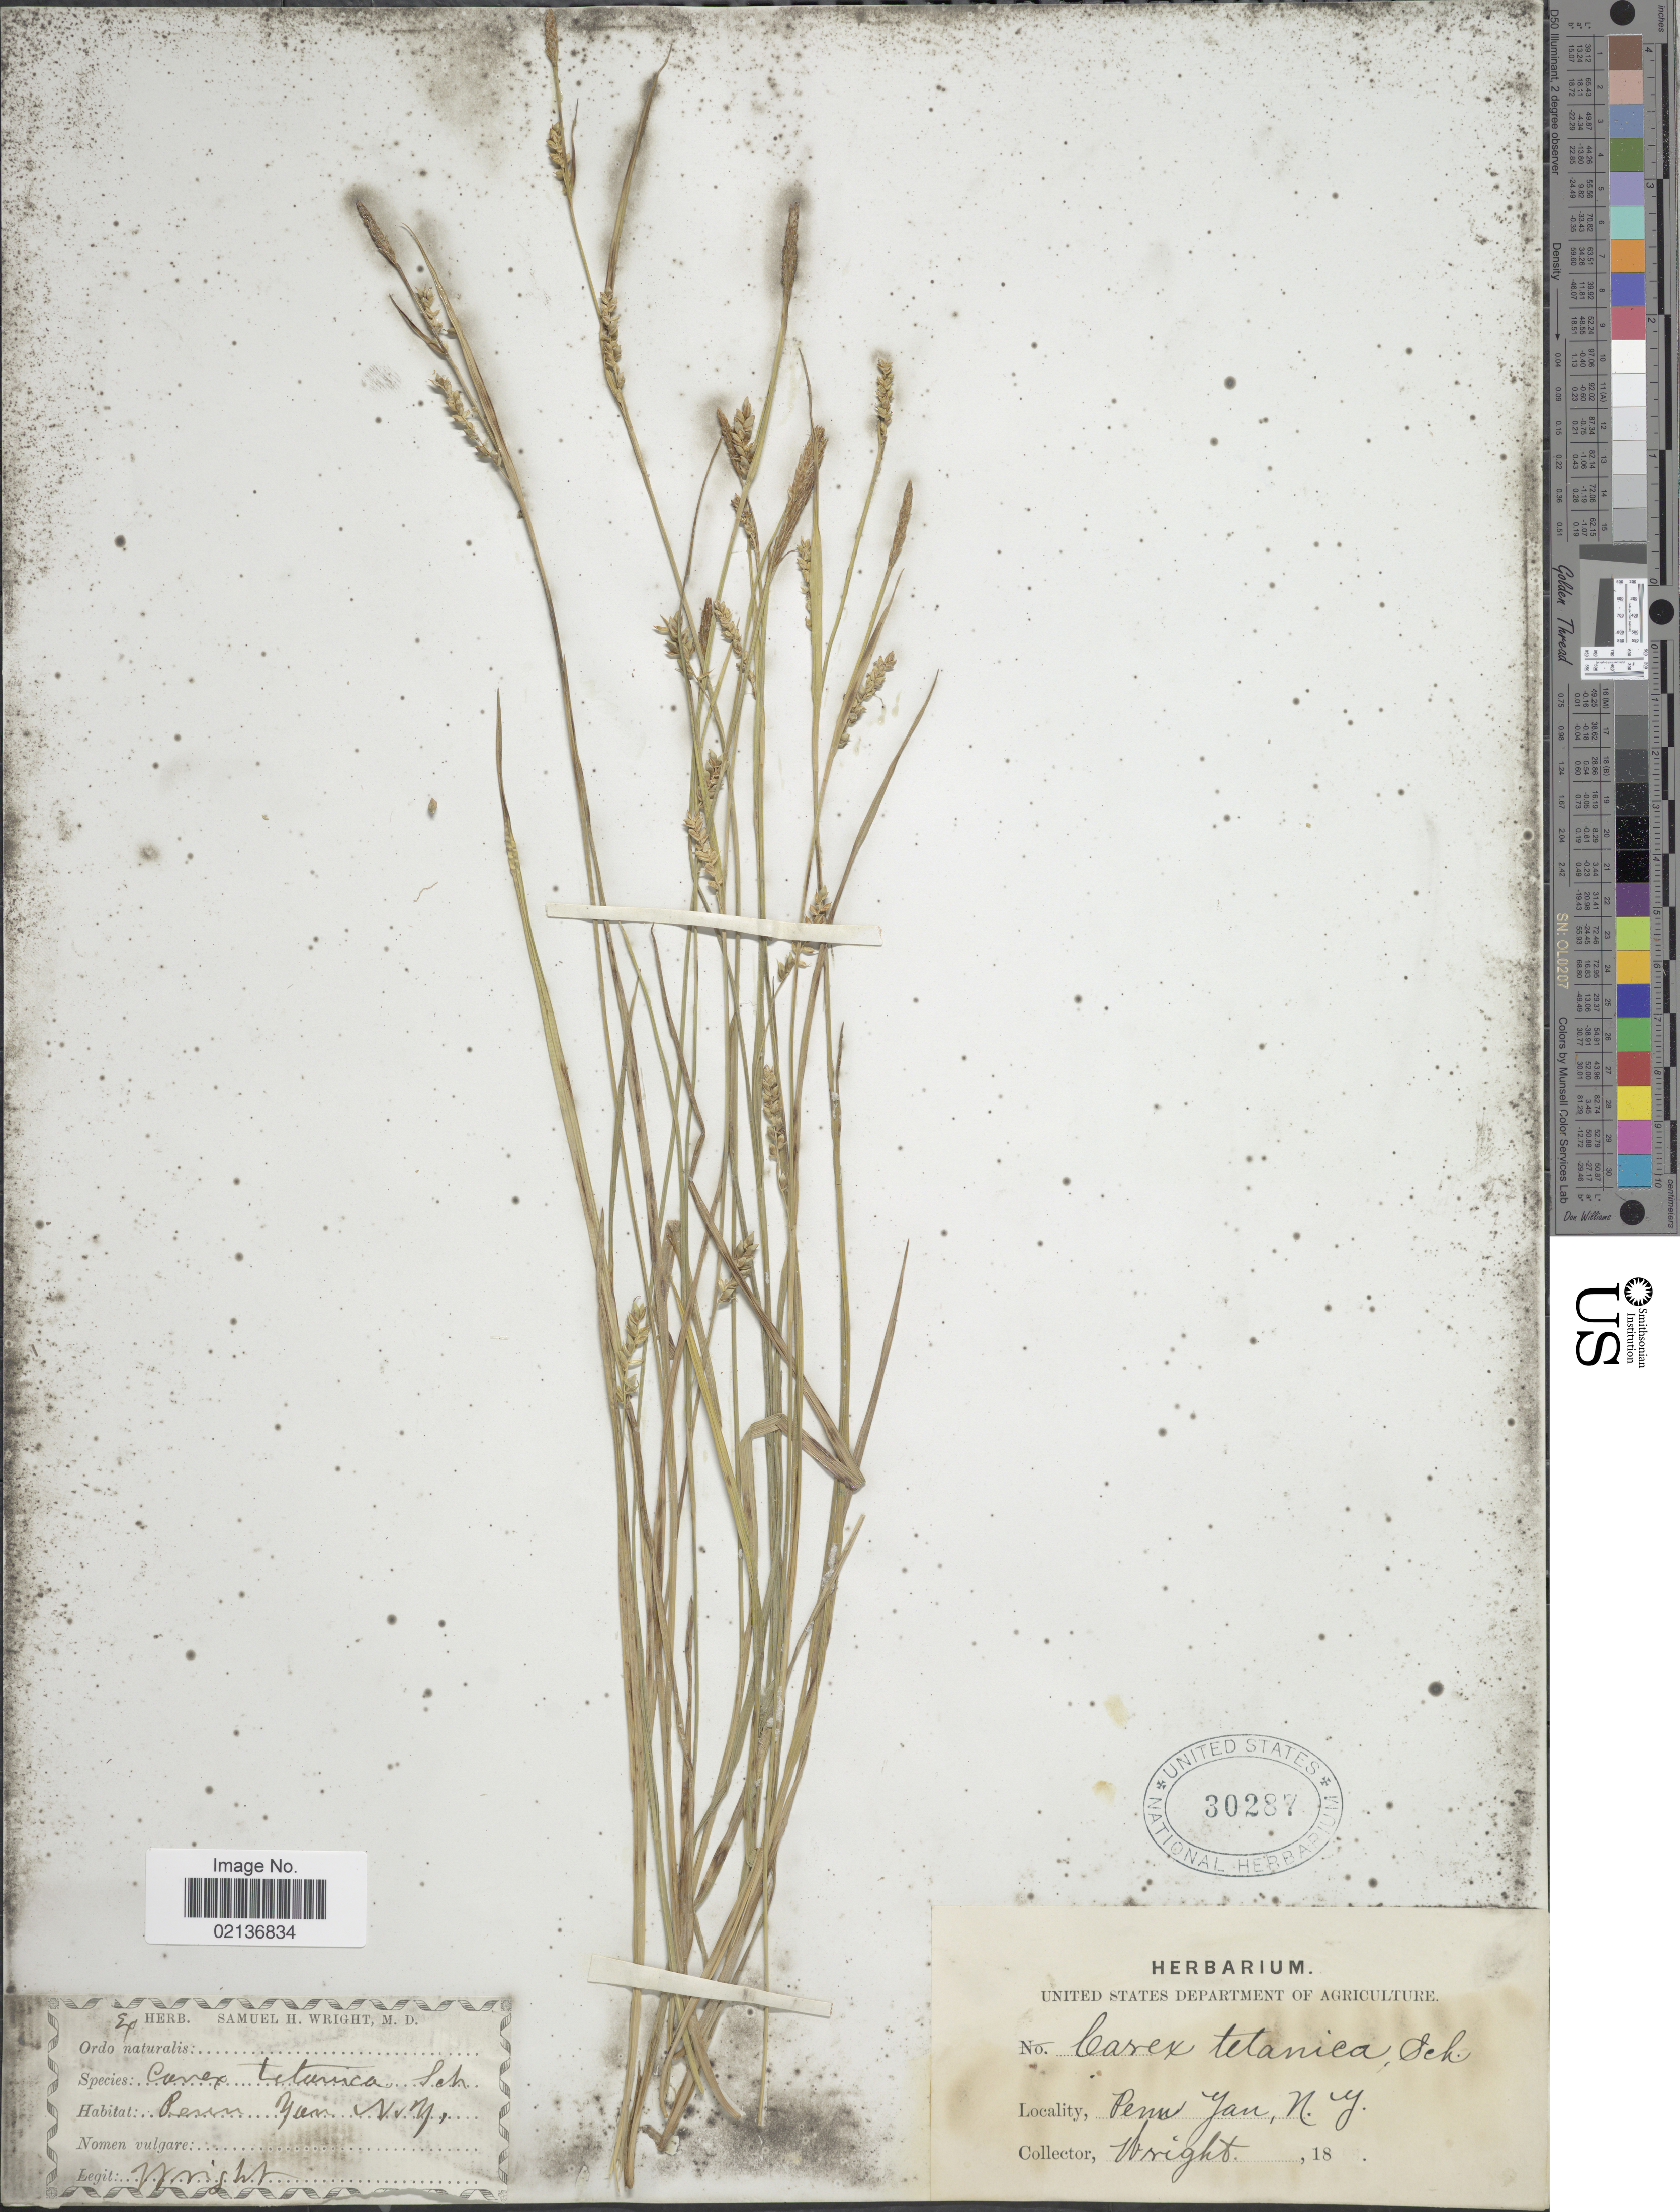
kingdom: Plantae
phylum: Tracheophyta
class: Liliopsida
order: Poales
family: Cyperaceae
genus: Carex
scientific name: Carex tetanica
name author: Schkuhr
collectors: Wright, --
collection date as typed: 18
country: United States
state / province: New York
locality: Penn Yan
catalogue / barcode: US 30287